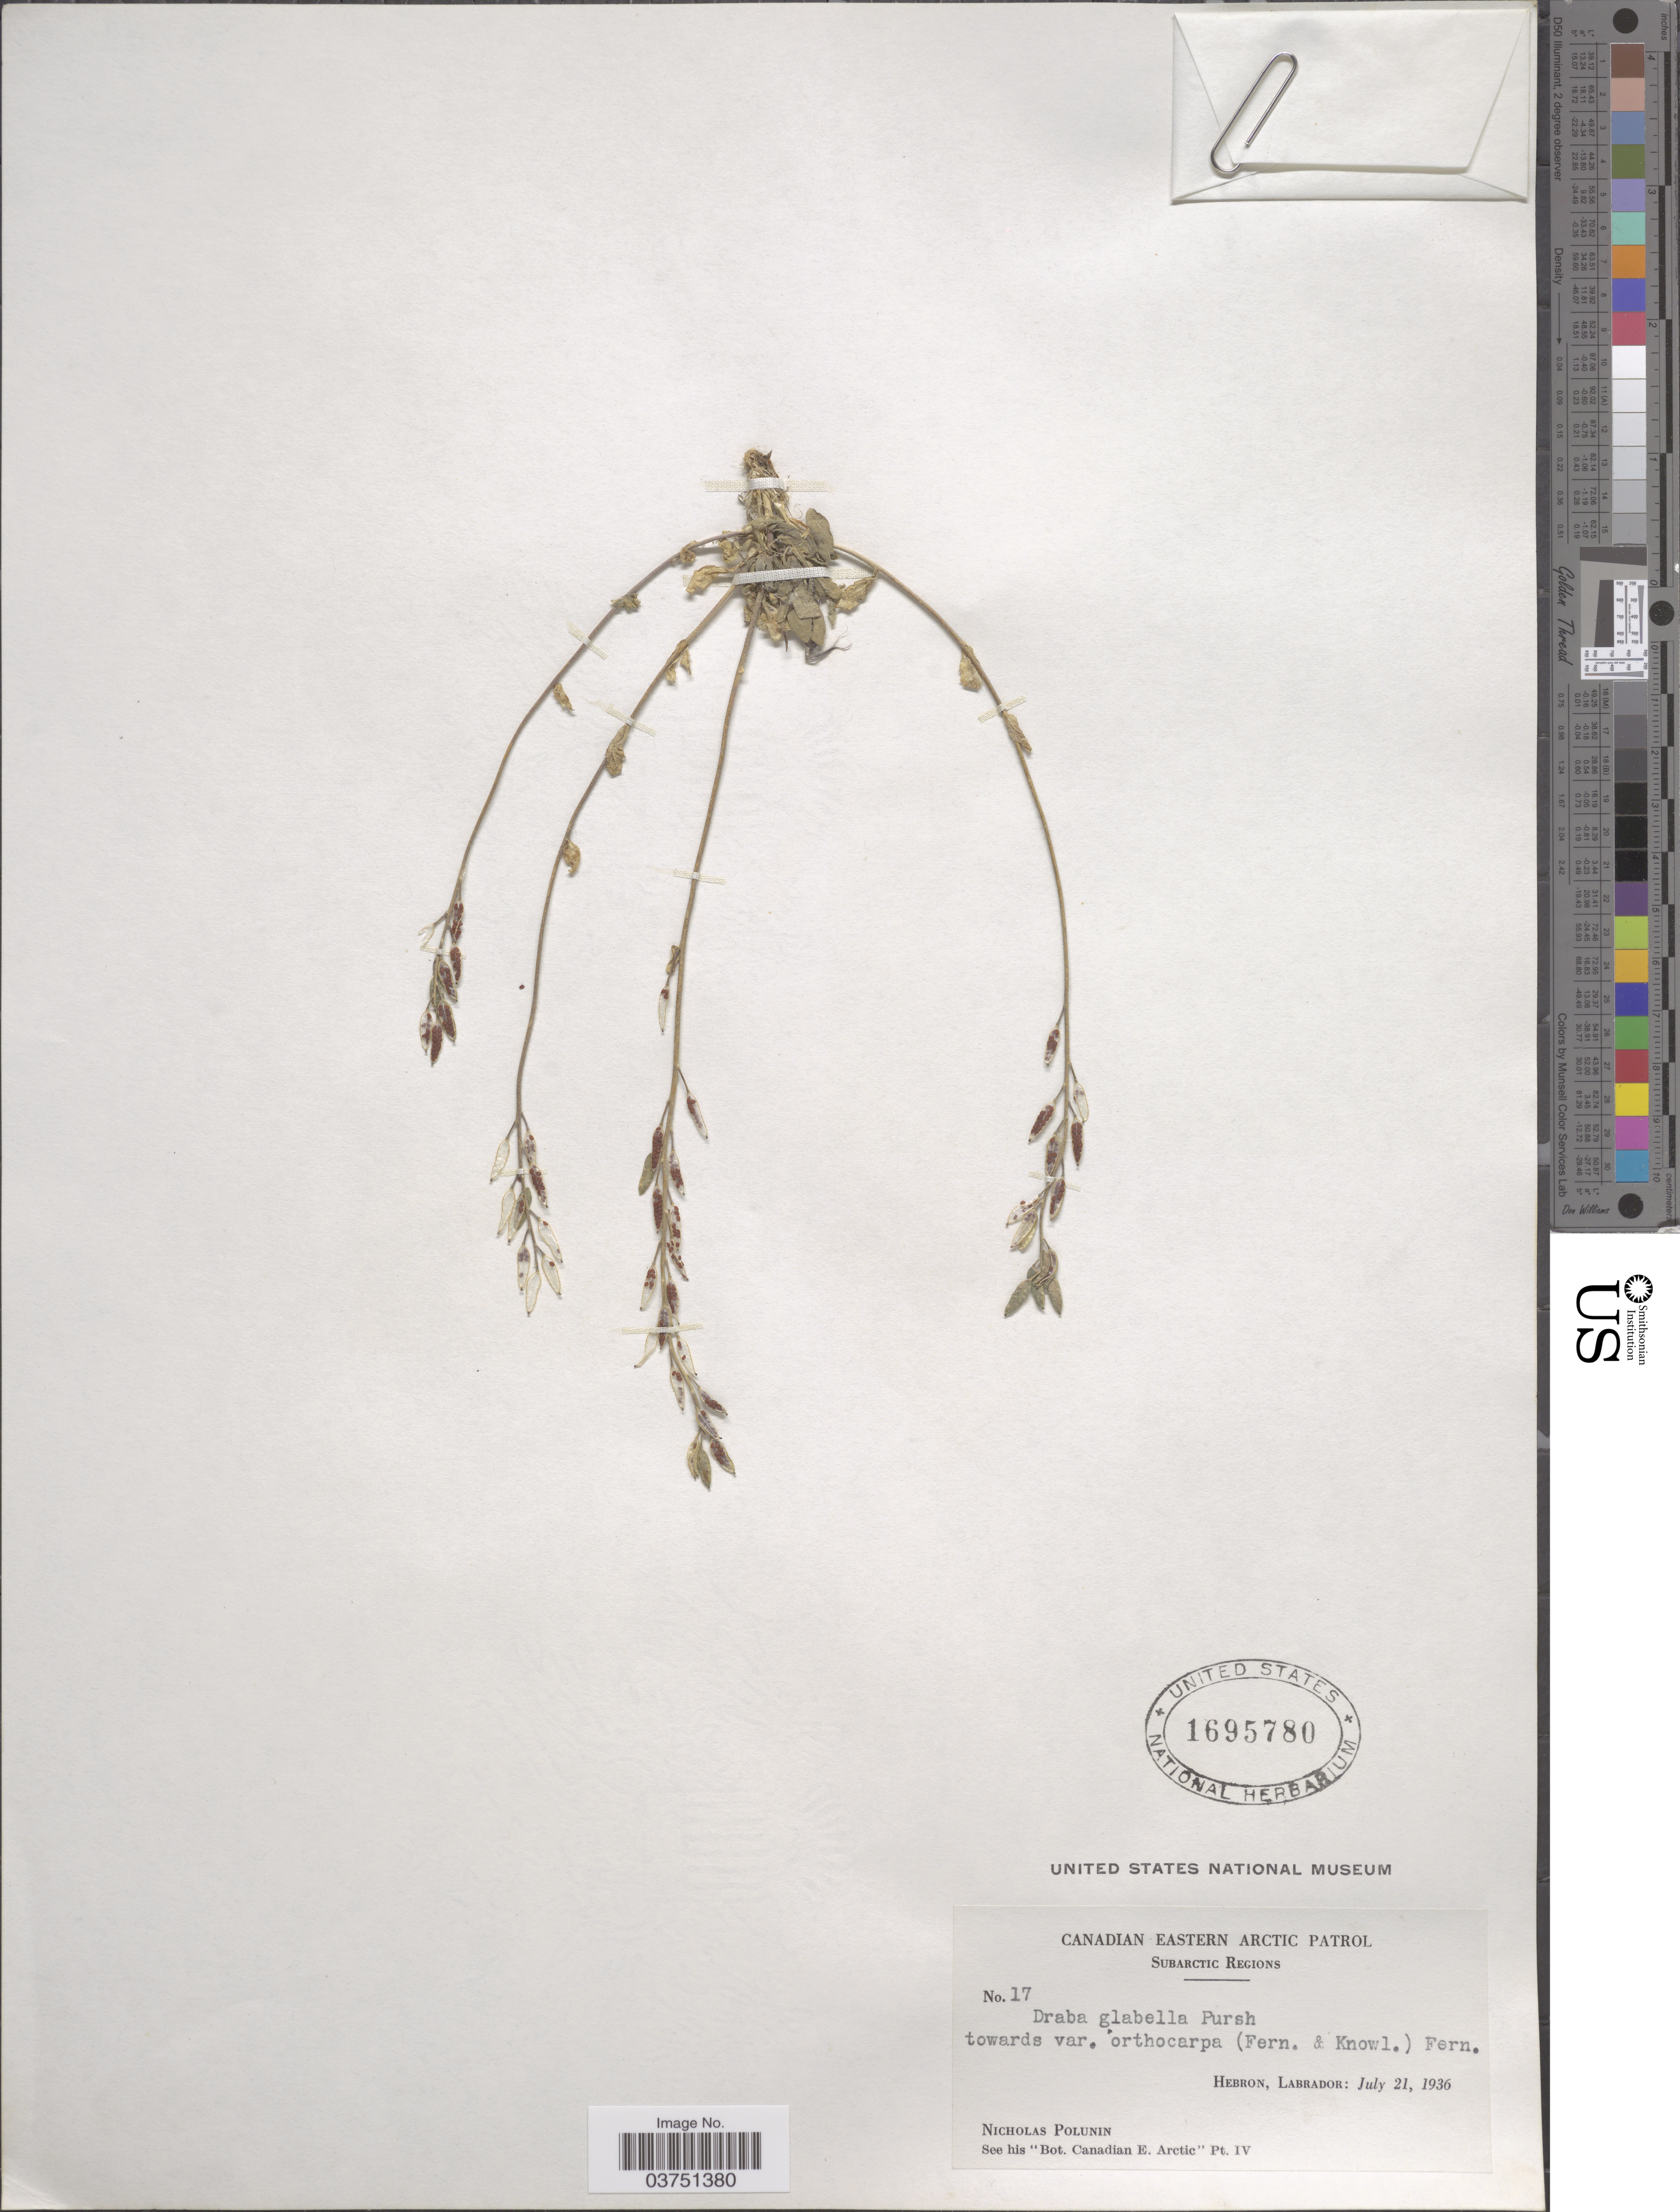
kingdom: Plantae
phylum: Tracheophyta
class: Magnoliopsida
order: Brassicales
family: Brassicaceae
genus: Draba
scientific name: Draba glabella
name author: Pursh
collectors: N. V. Polunin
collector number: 17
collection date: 1936-07-21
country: Canada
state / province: Newfoundland and Labrador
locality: Labrador; Canadian Eastern Acrtic; Subarctic Regions; Hebron.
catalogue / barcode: US 1695780